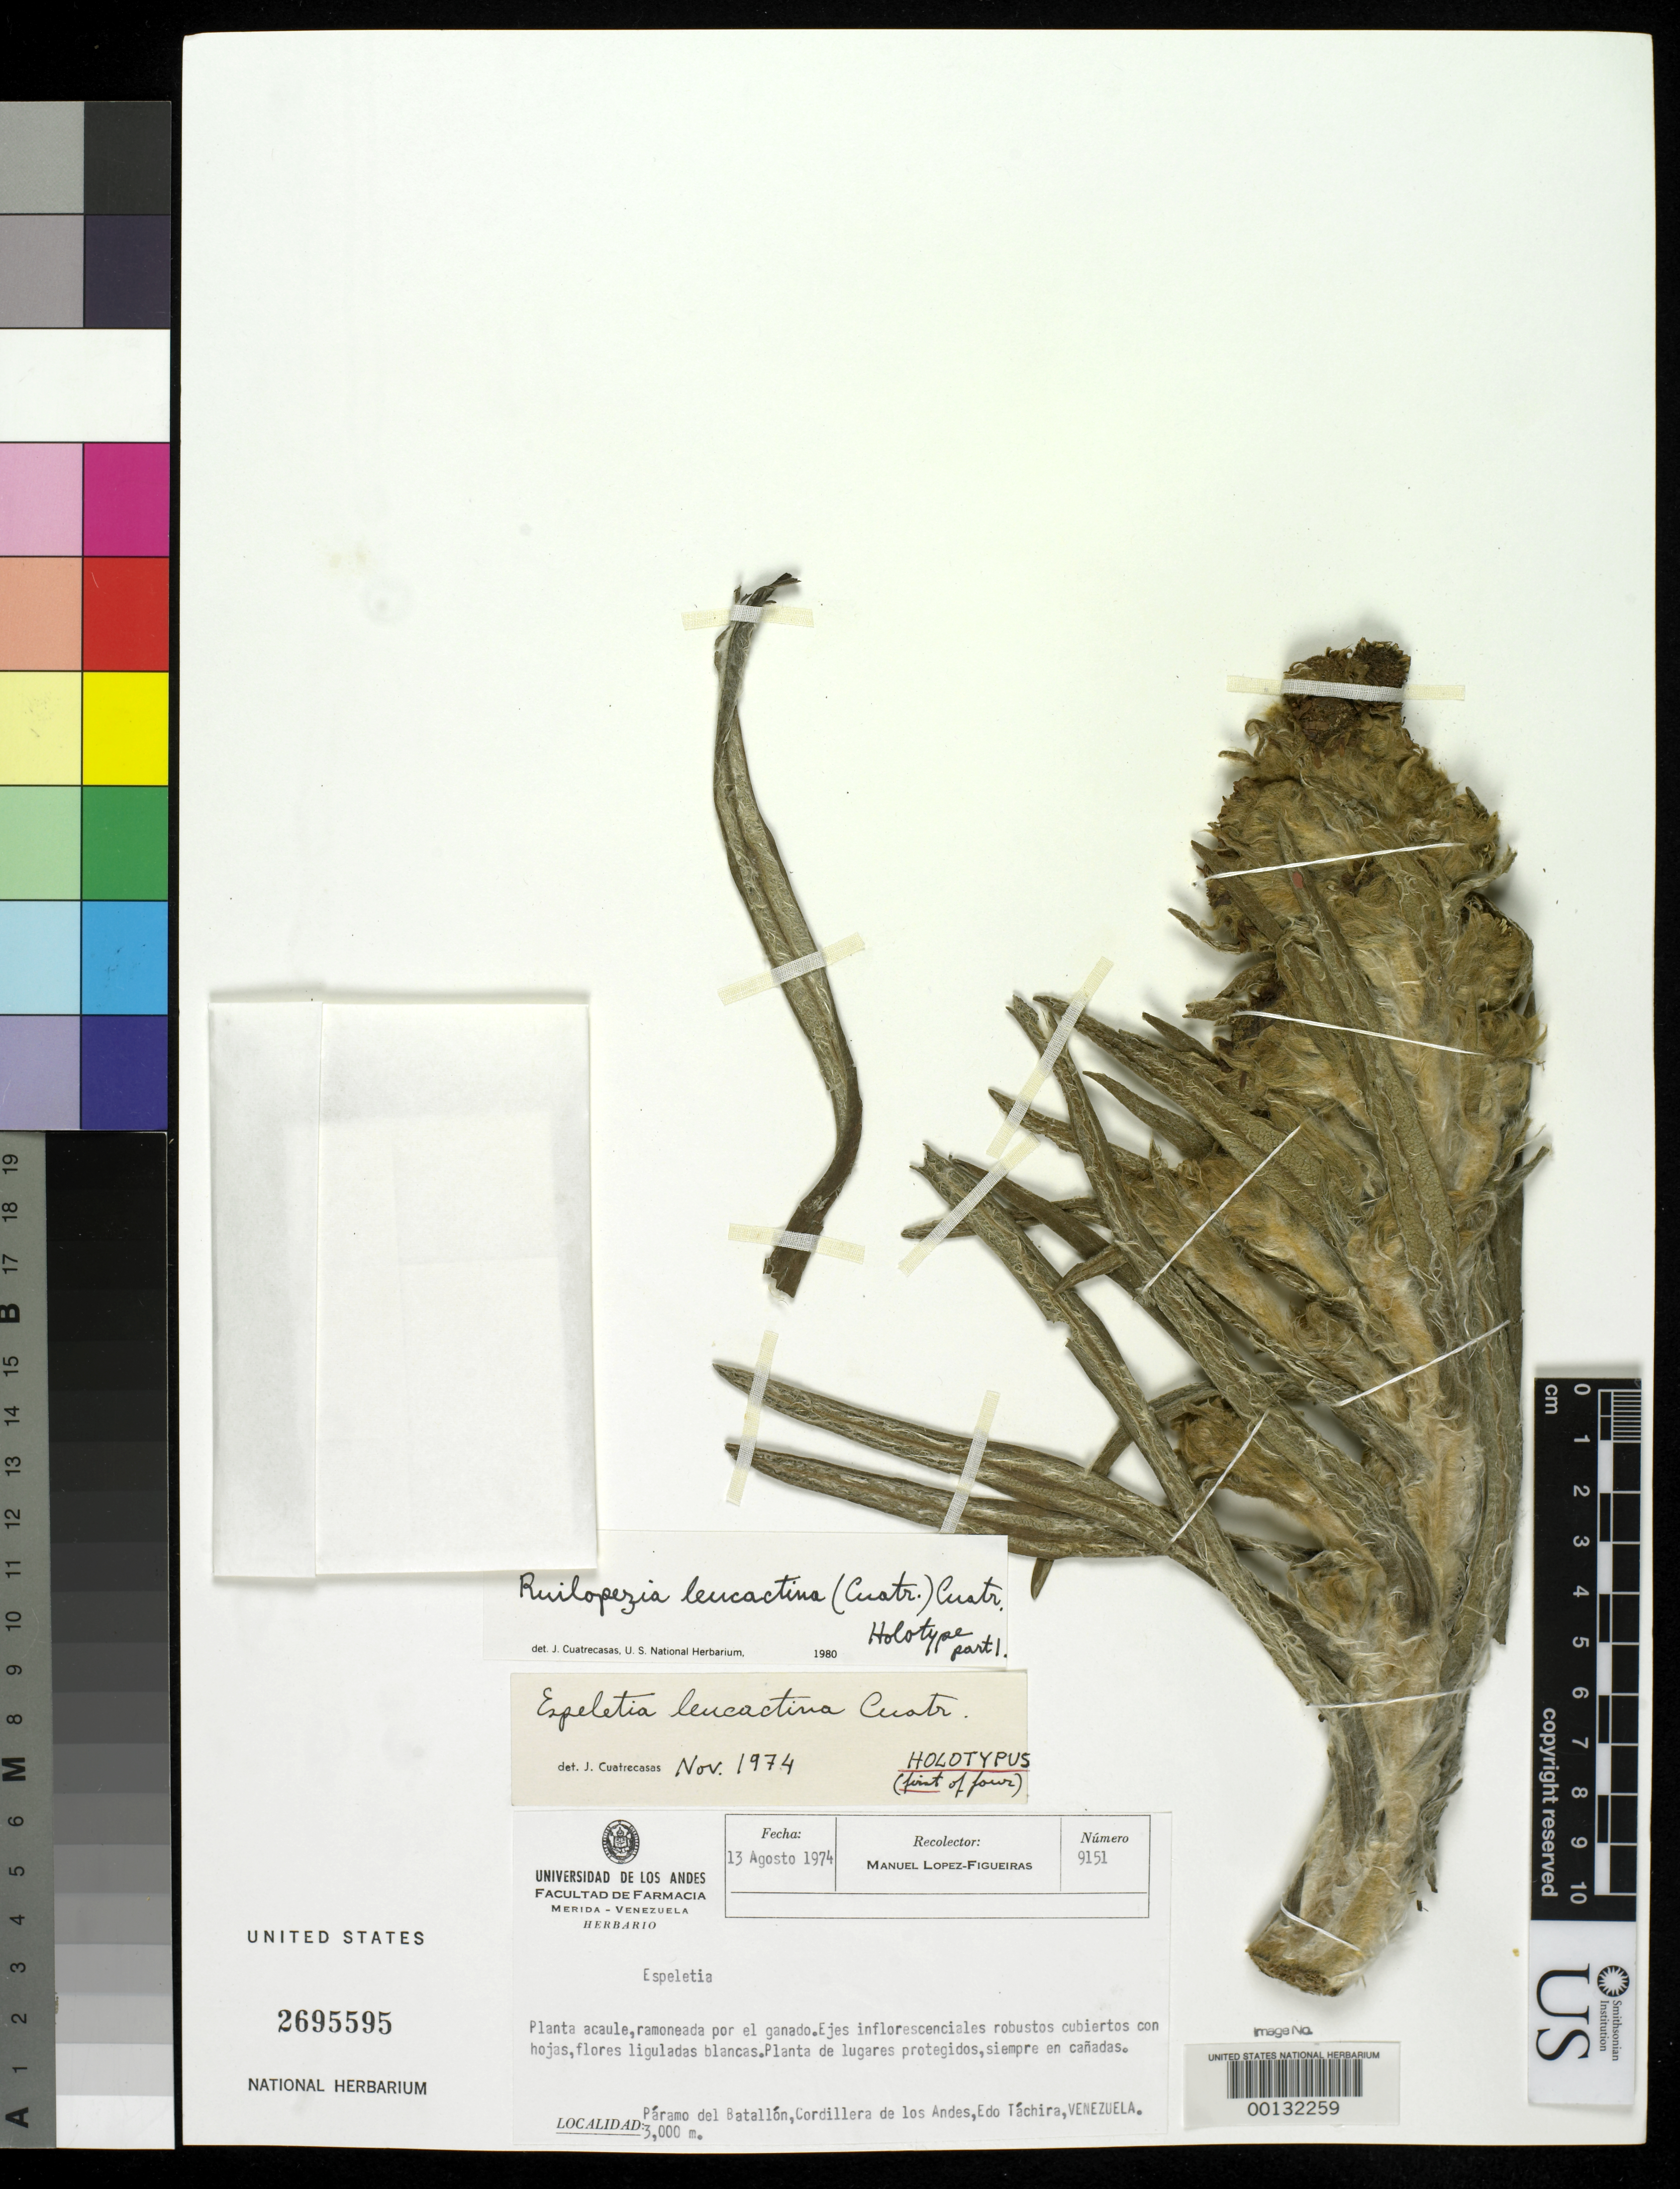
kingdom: Plantae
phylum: Tracheophyta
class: Magnoliopsida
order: Asterales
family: Asteraceae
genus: Espeletia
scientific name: Espeletia leucactina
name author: Cuatrec.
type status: Holotype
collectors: M. López Figueiras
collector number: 9151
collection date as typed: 13 Aug 1974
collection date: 1974-08-13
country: Venezuela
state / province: Tachira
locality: Páramo del Batallon, Cordillera de Los Andes.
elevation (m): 3000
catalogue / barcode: US 2695595